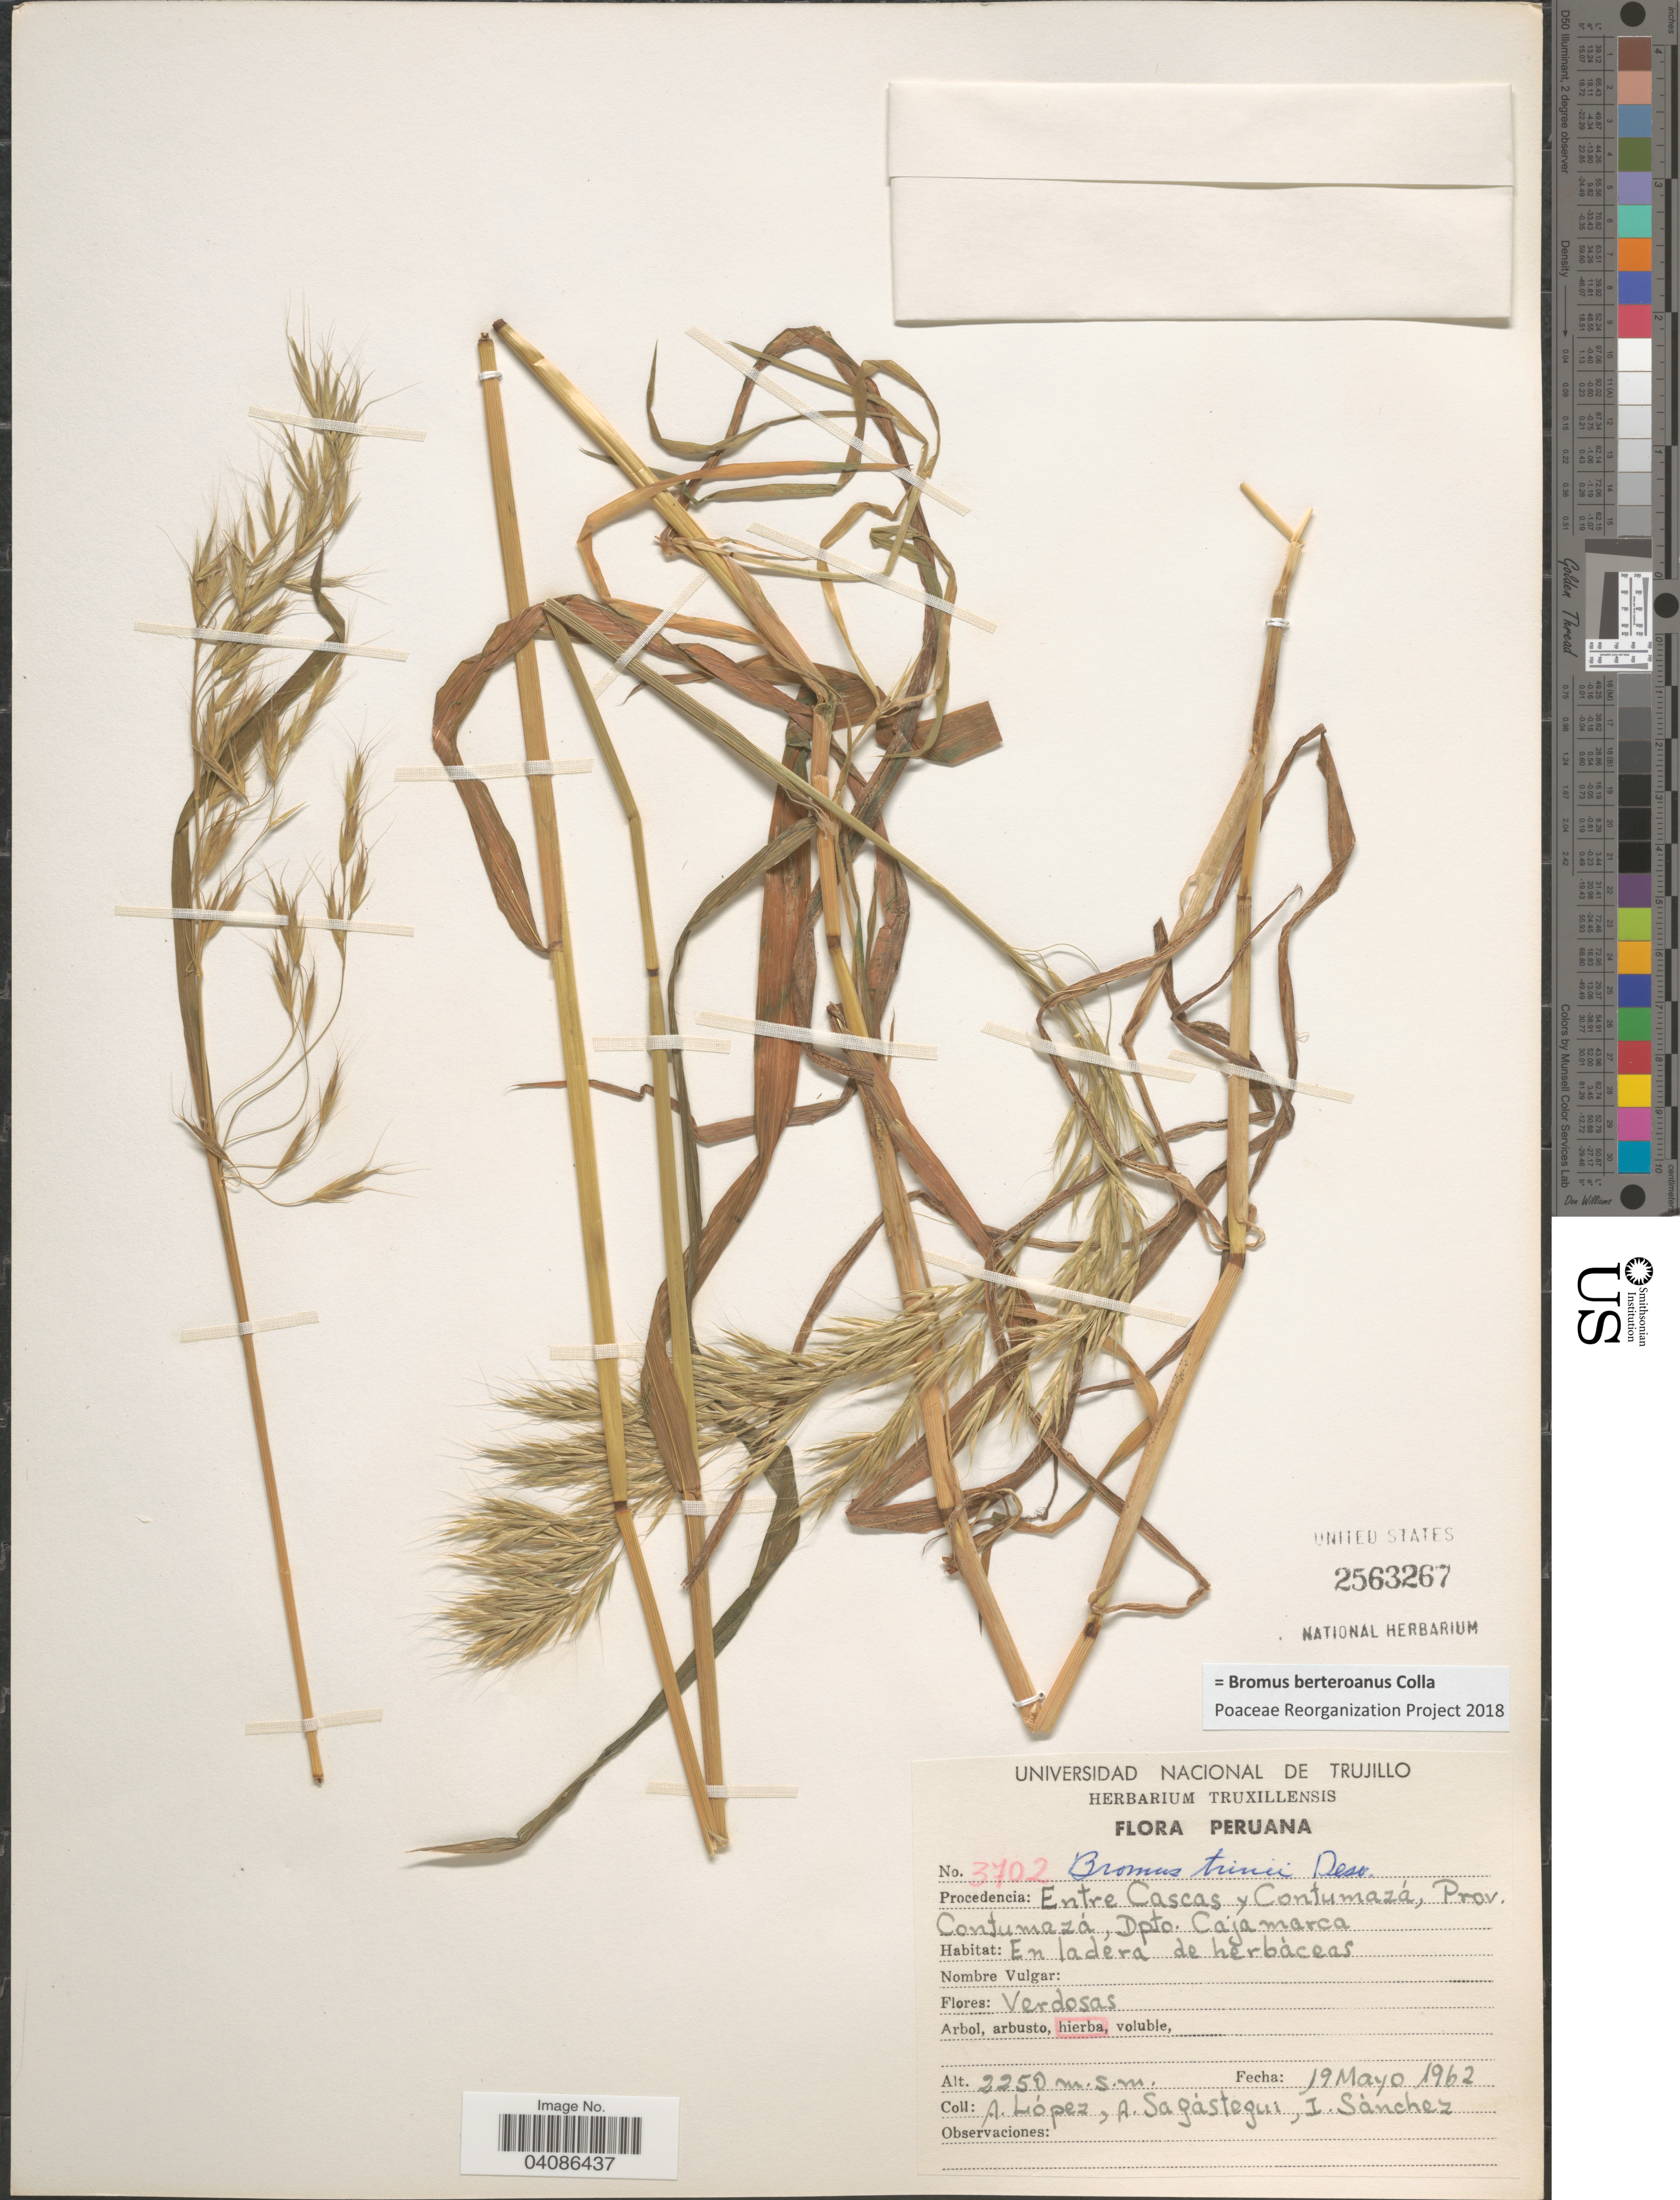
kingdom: Plantae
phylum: Tracheophyta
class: Liliopsida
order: Poales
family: Poaceae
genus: Bromus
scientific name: Bromus berteroanus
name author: Colla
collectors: A. López, A. Sagastegui & I. Sánchez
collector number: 3702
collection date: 1962-05-19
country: Peru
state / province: Cajamarca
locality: Peruana. Procedencia: Entre Cascas y Contumazá, Prov. Contumazá, Dpto. Cajamarca.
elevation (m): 2250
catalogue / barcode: US 2563267